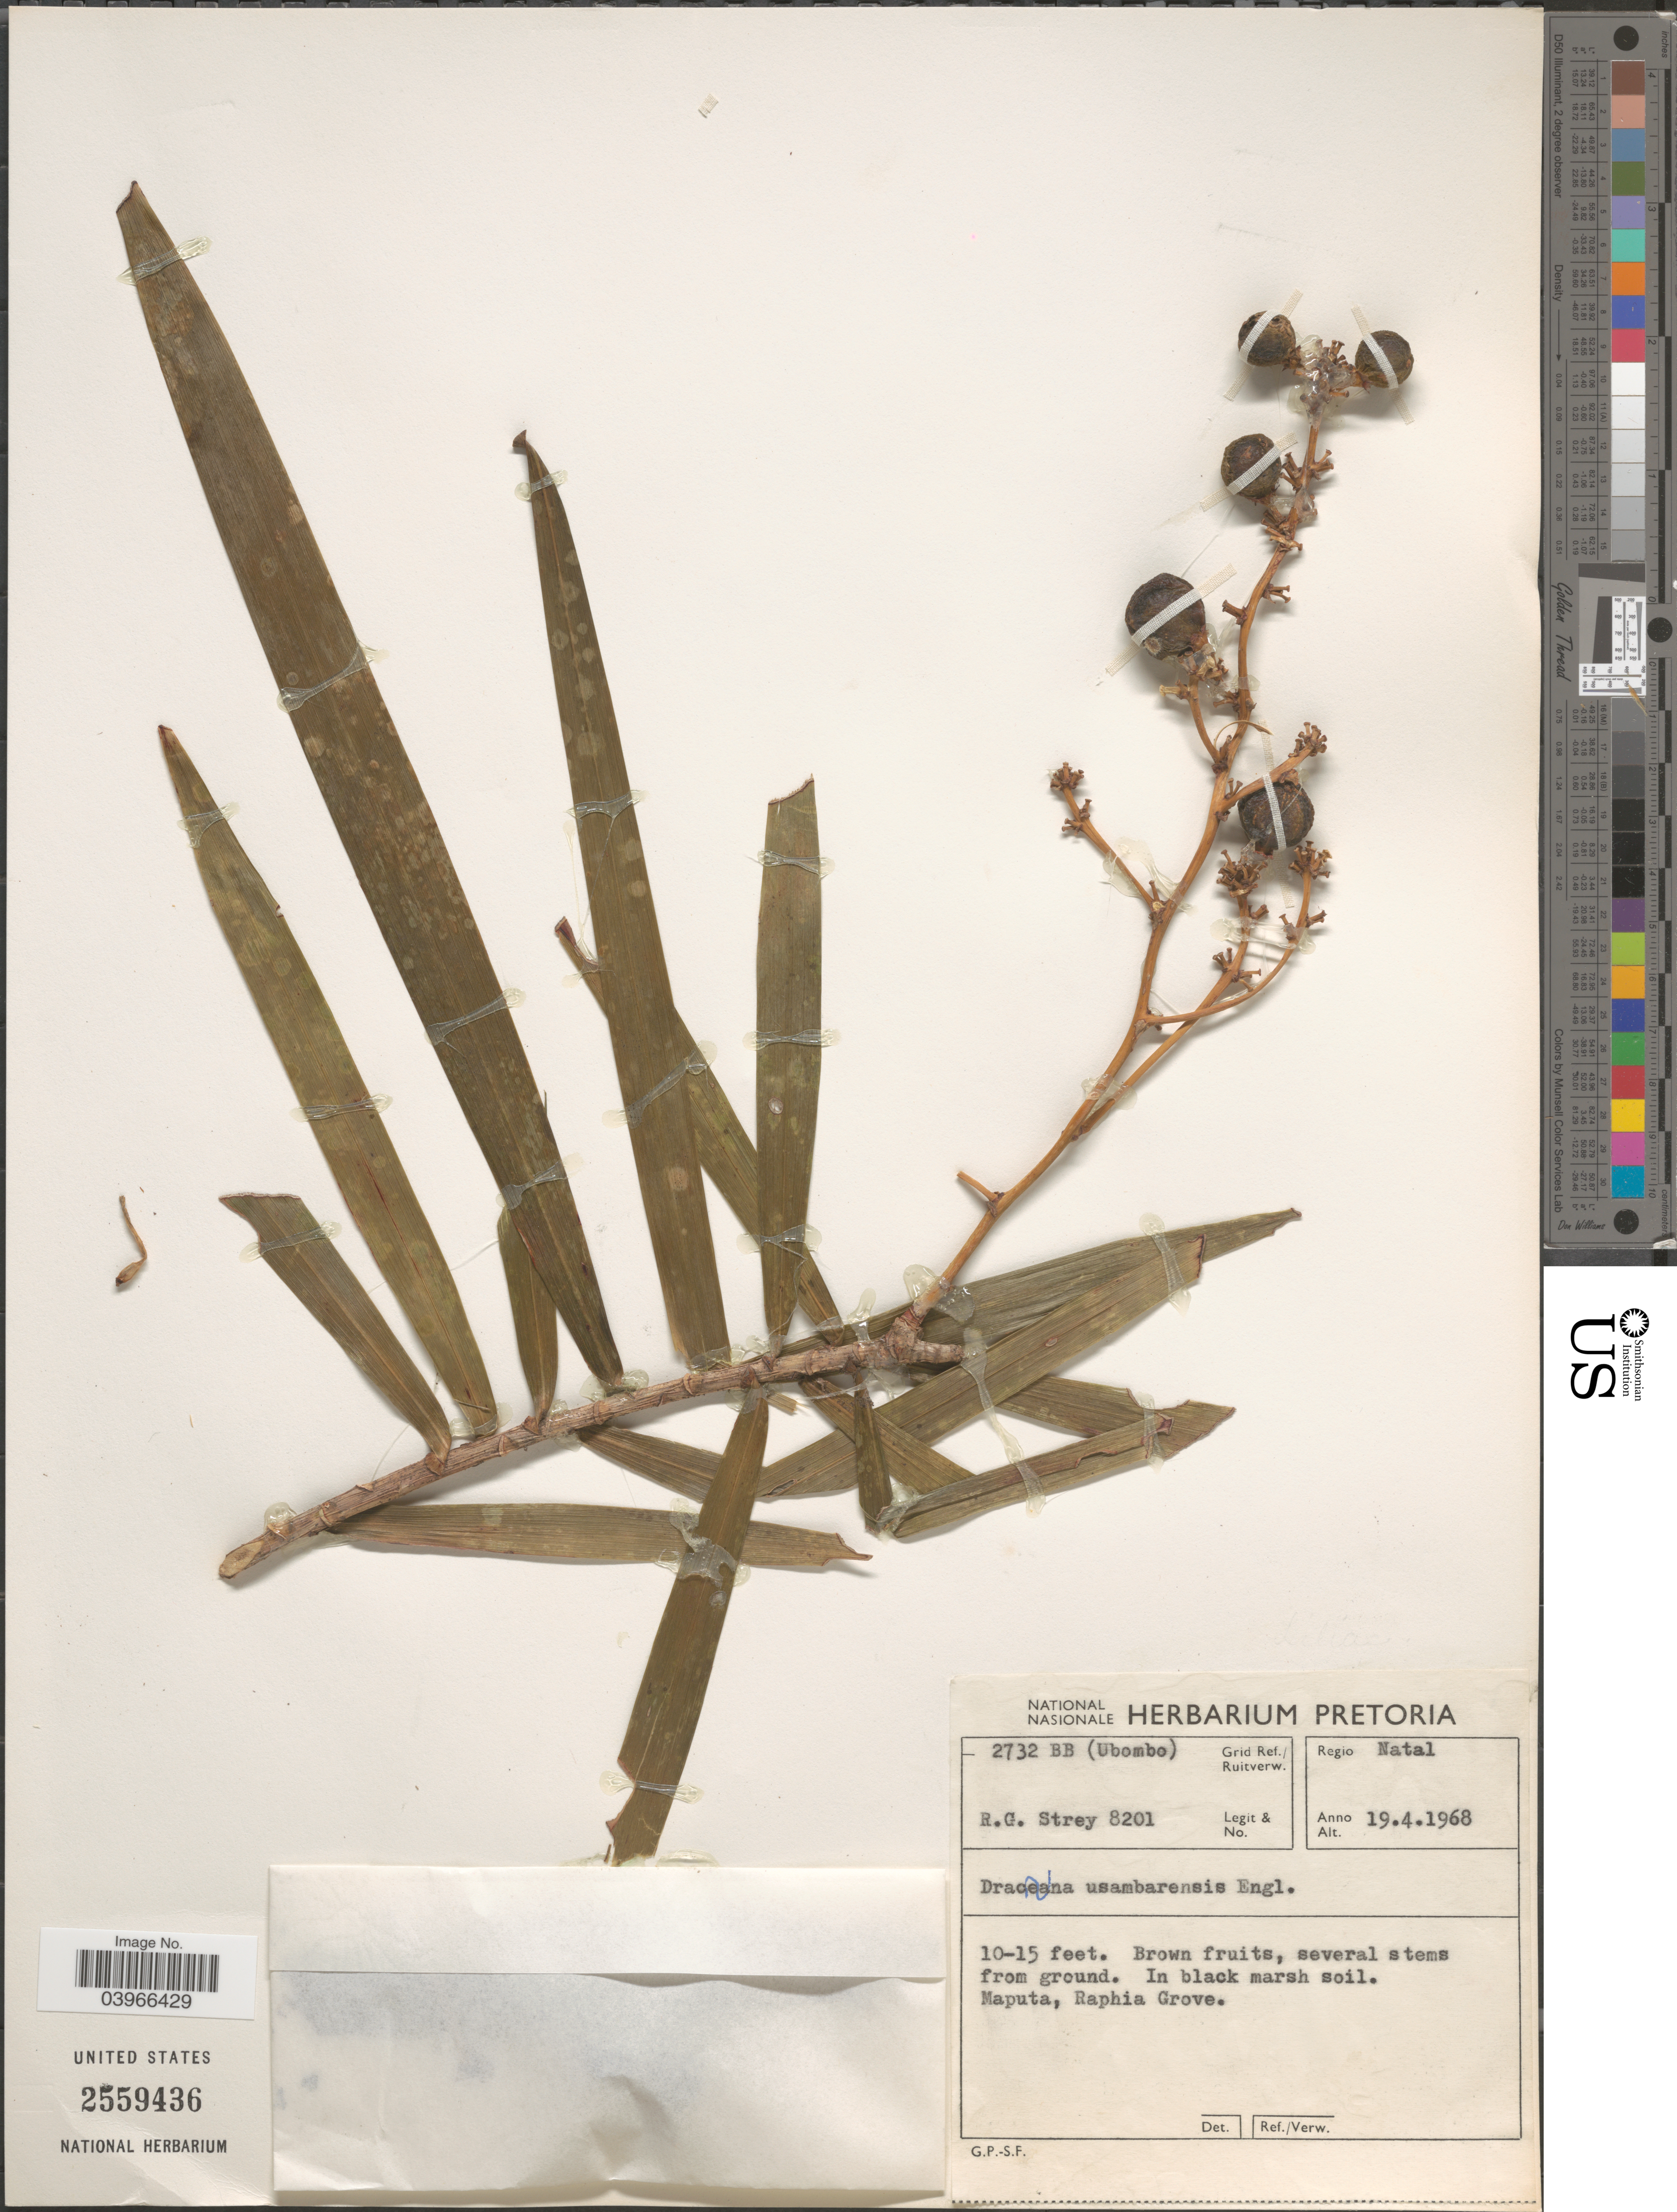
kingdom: Plantae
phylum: Tracheophyta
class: Liliopsida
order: Asparagales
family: Asparagaceae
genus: Dracaena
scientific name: Dracaena usambarensis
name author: Engl.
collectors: R. G. Strey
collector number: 8201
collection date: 1968-04-19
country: South Africa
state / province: KwaZulu-Natal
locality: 2732 BB (Ubombo) Grid Ref./Ruitverw. Regio Natal. Maputa, Raphia Grove.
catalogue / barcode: US 2559436